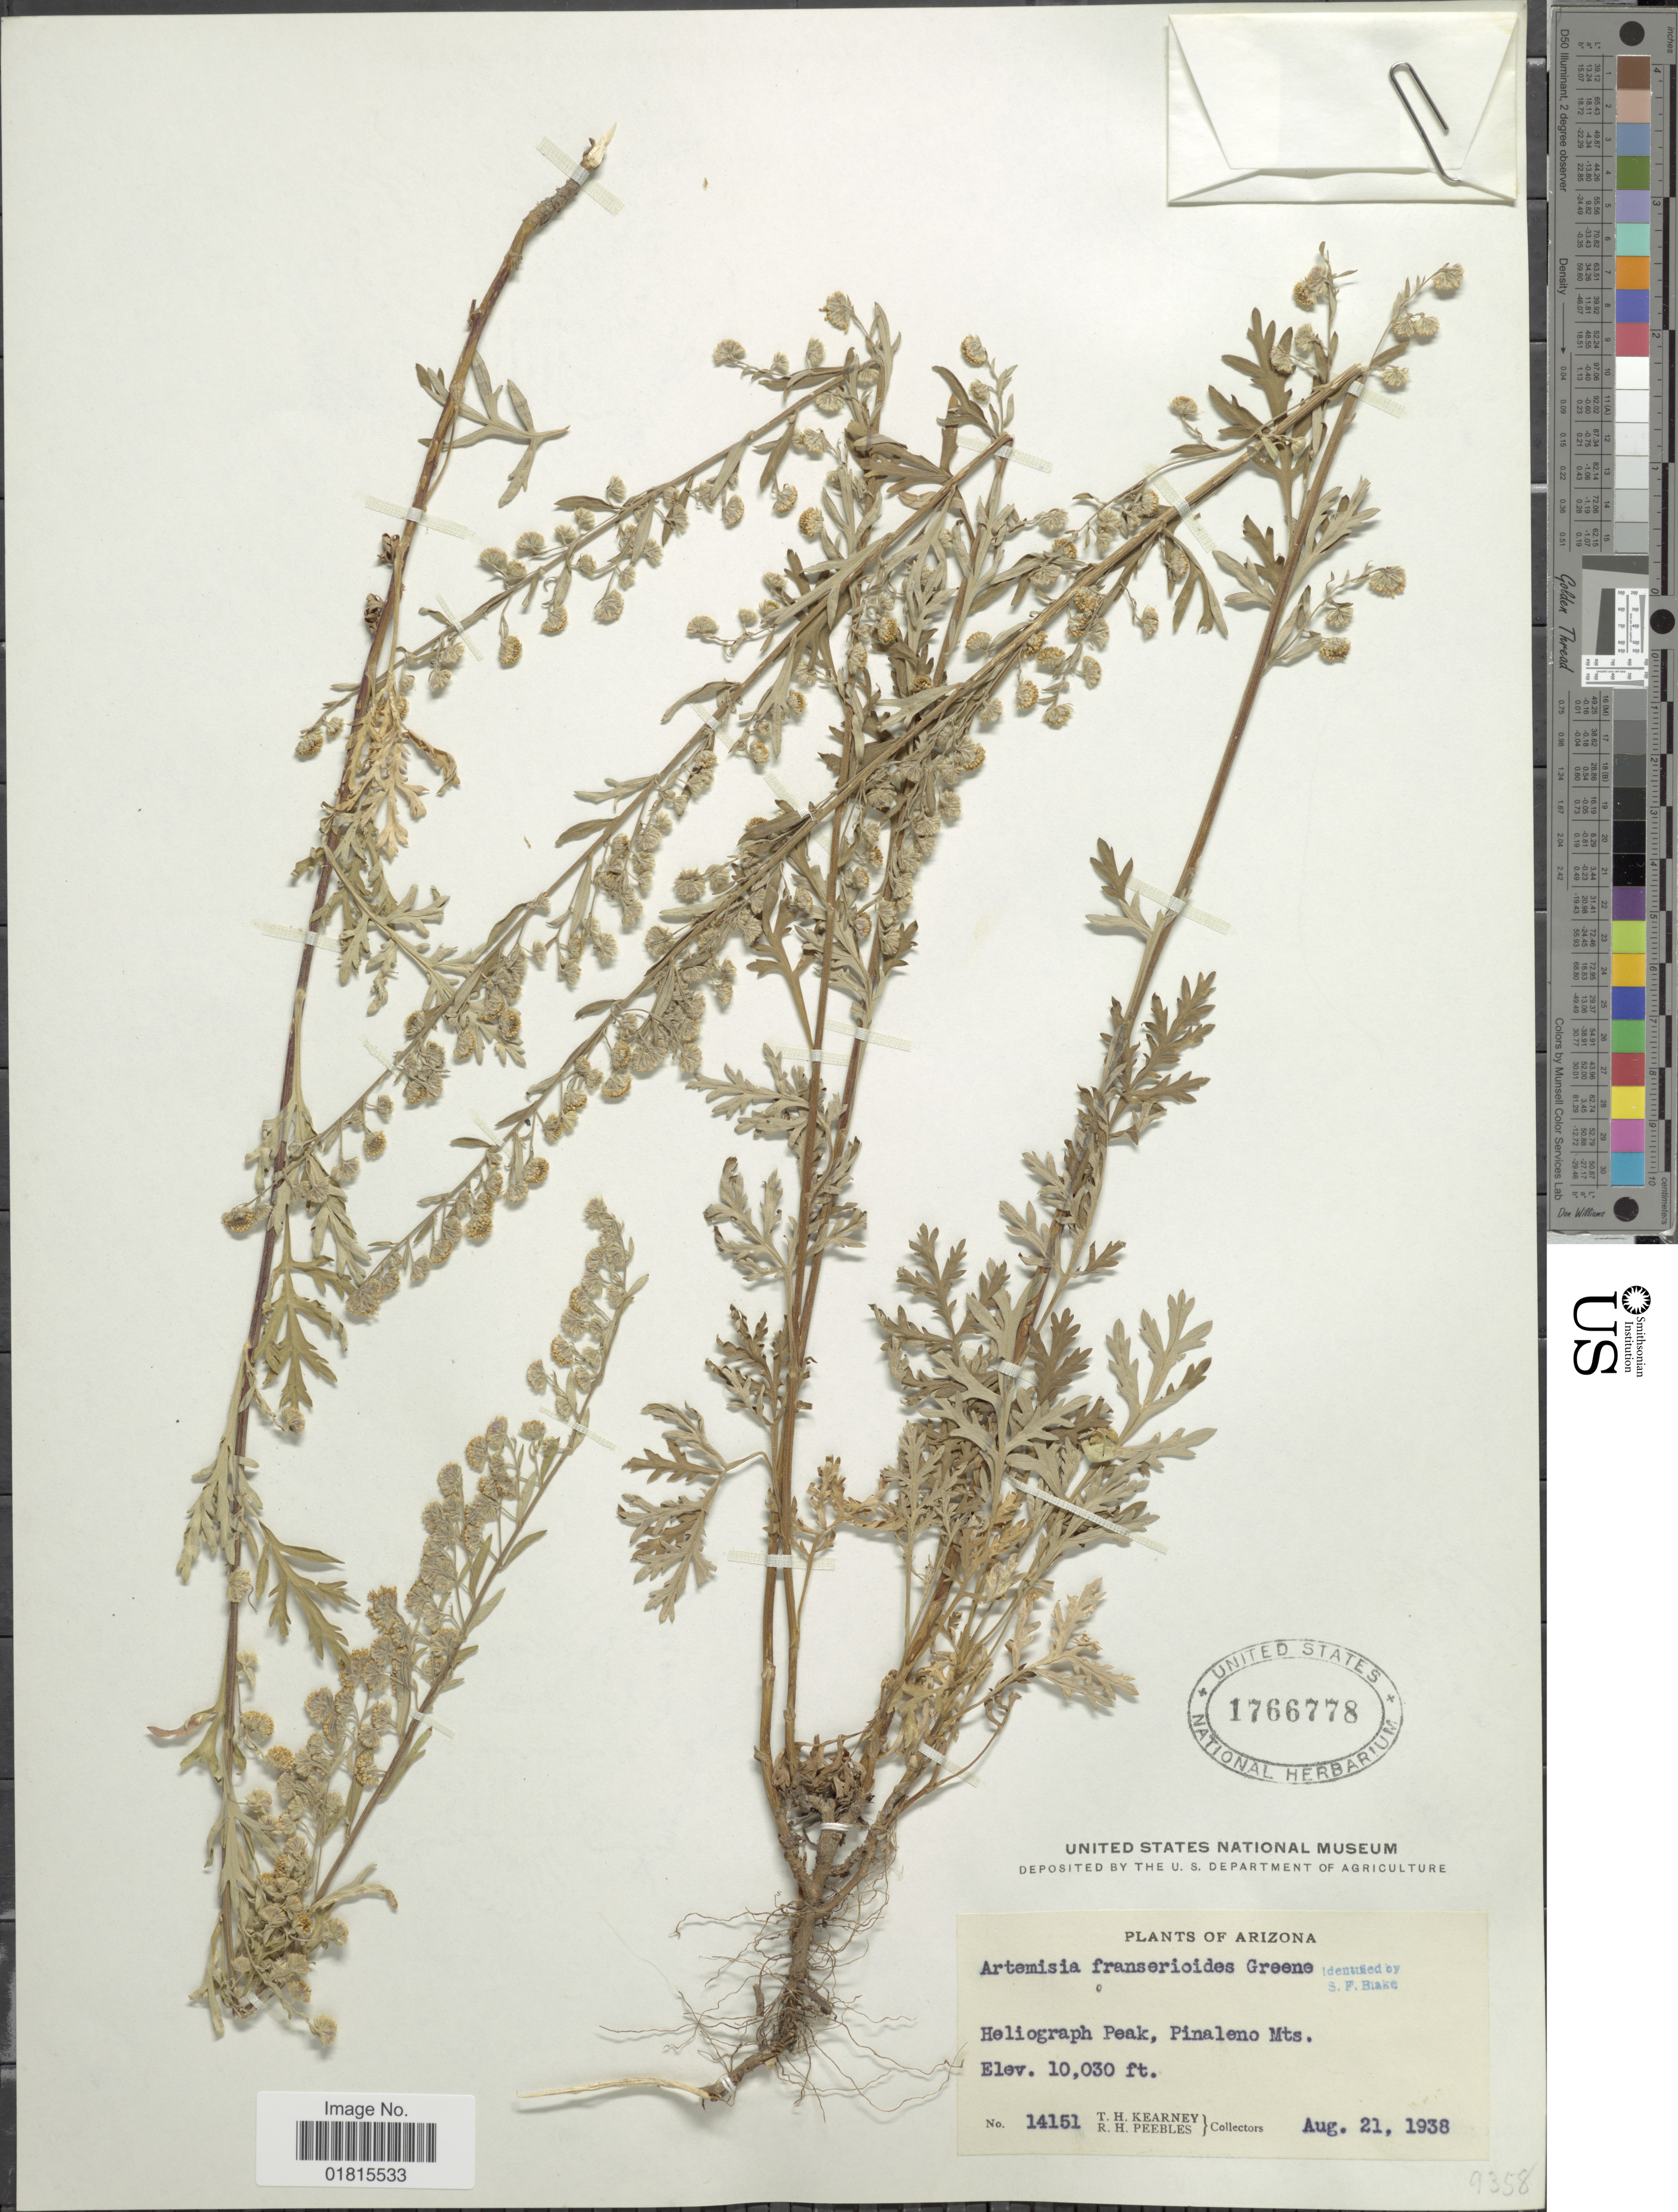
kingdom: Plantae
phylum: Tracheophyta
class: Magnoliopsida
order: Asterales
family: Asteraceae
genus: Artemisia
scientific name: Artemisia franserioides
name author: Greene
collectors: T. H. Kearney & R. H. Peebles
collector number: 14151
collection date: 1938-08-21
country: United States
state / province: Arizona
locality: Heliograph Peak, Pinaleno Mts.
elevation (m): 3057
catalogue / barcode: US 1766778